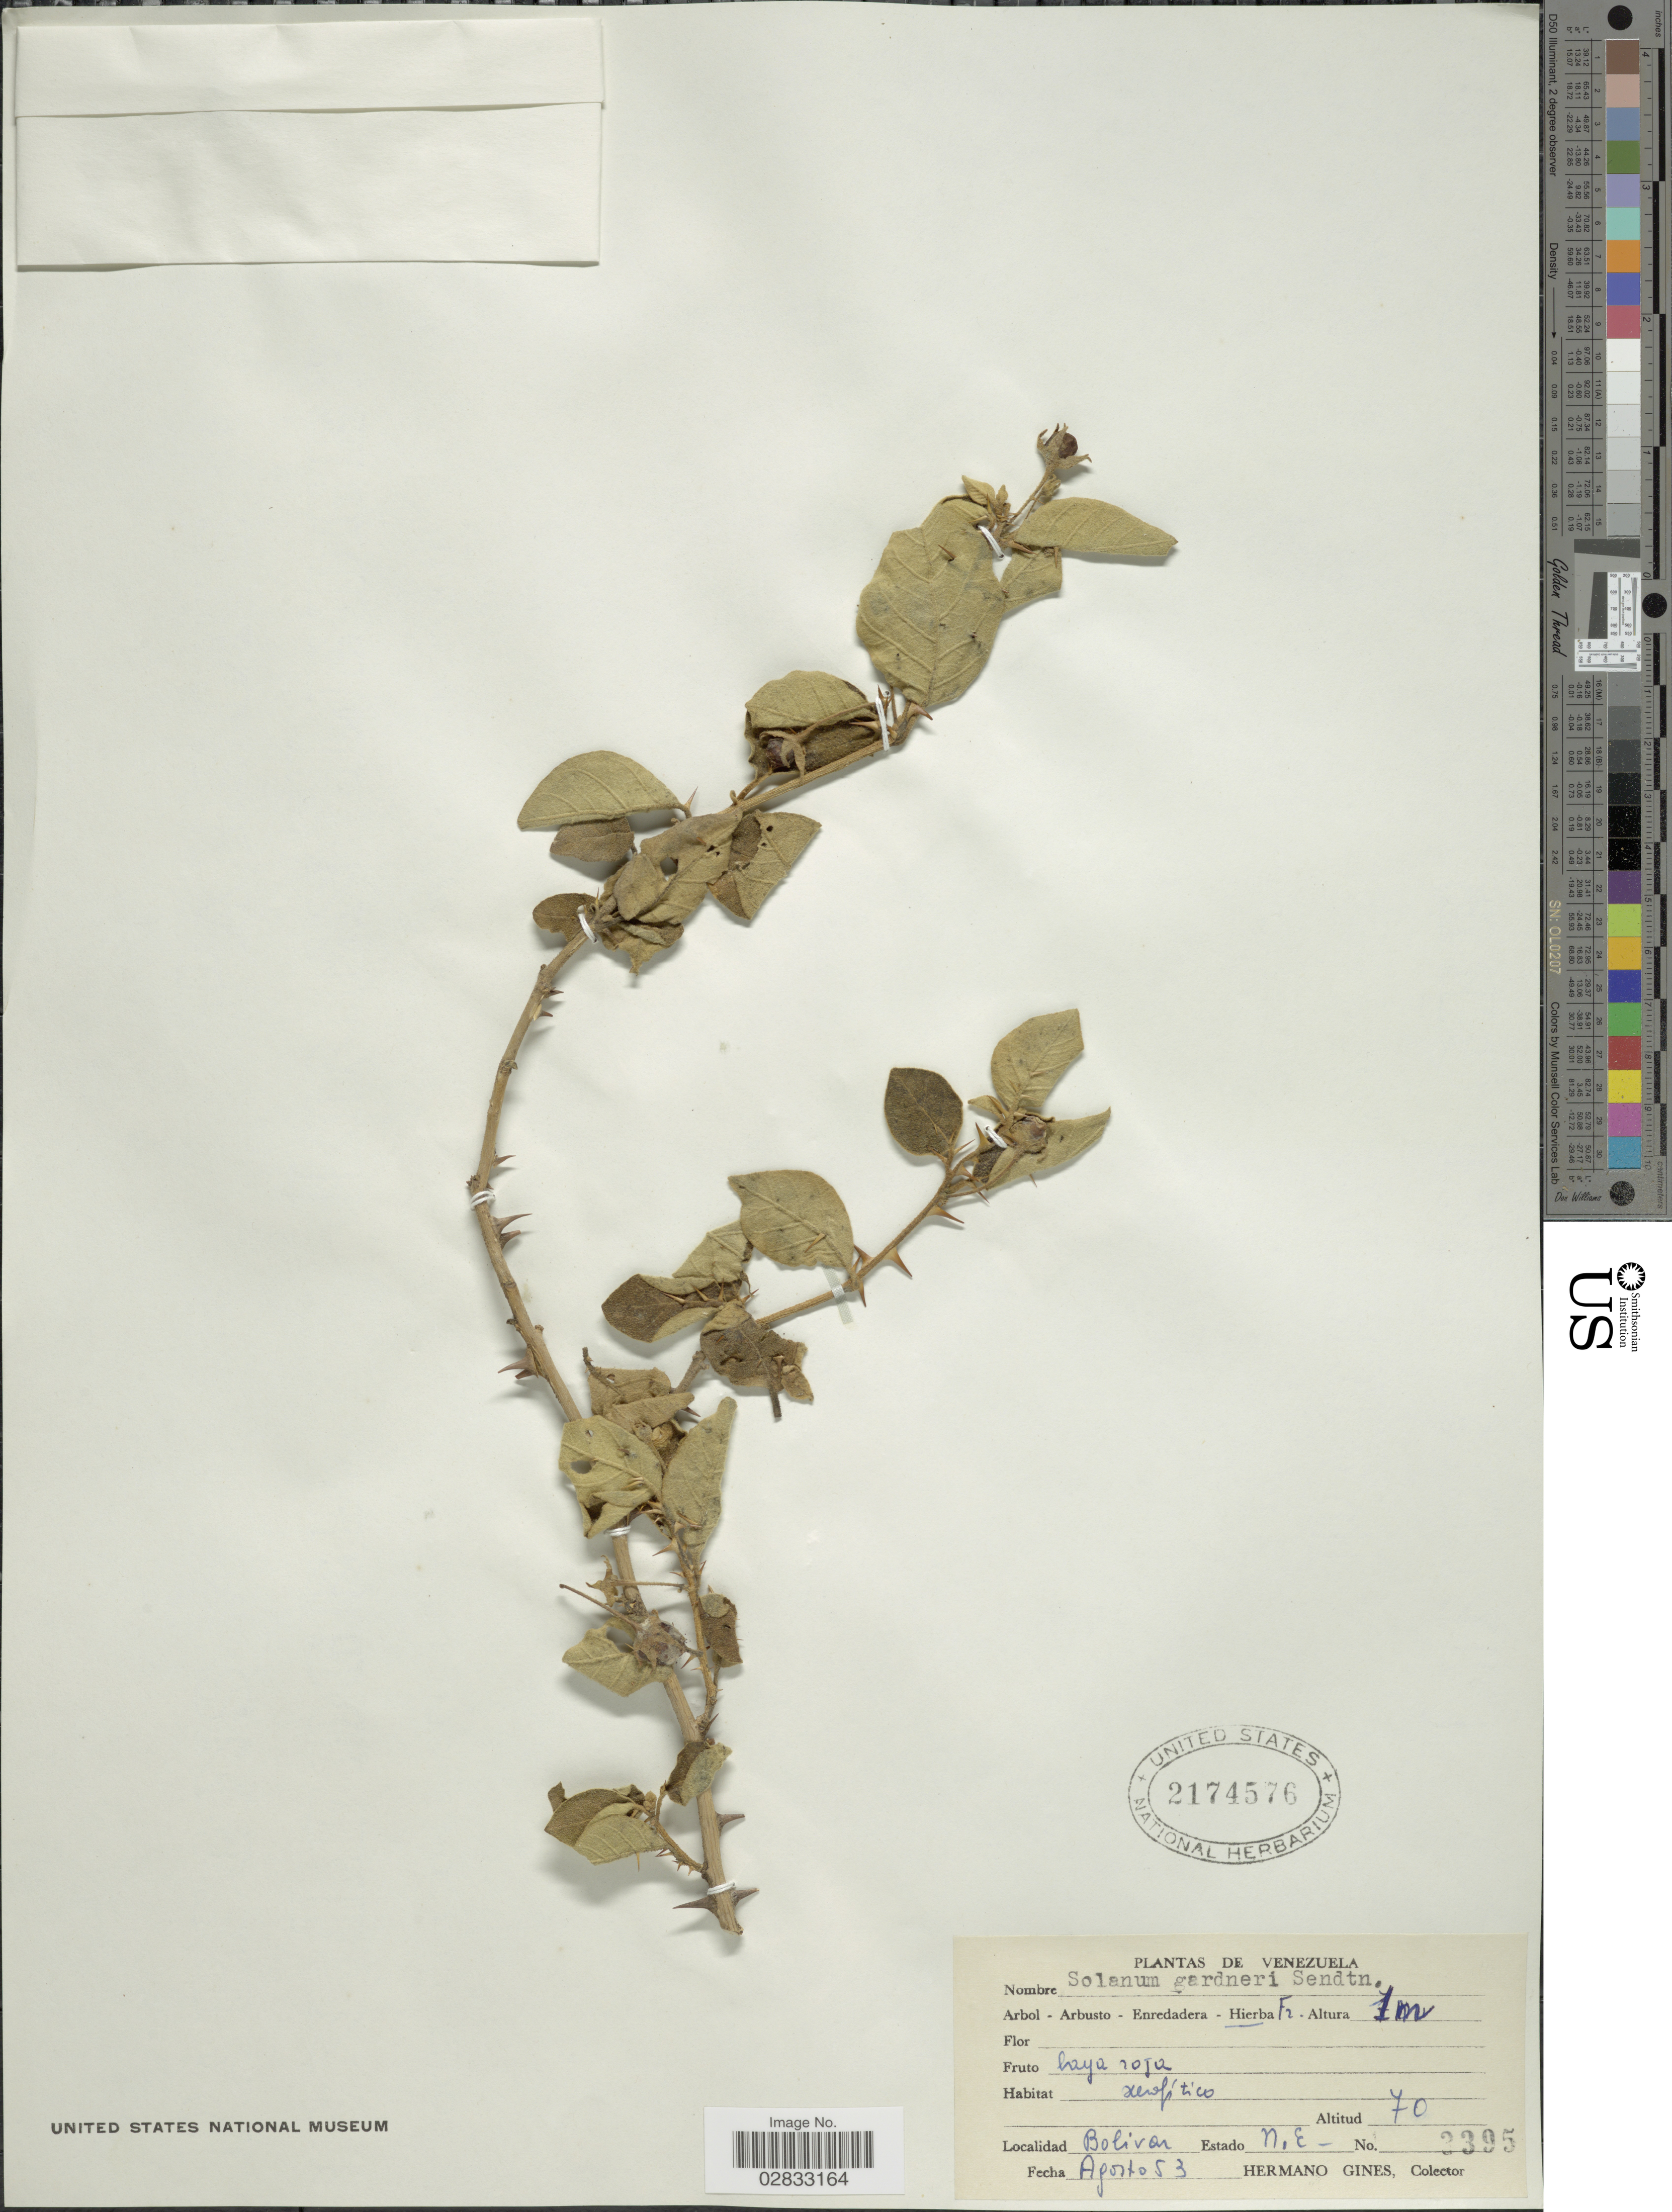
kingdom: Plantae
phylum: Tracheophyta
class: Magnoliopsida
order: Solanales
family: Solanaceae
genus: Solanum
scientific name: Solanum gardneri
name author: Sendtn. in Mart.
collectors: Bro. Gines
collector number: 3395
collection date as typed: Transcribed d/m/y: /8/53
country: Venezuela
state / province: Nueva Esparta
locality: Bolivar.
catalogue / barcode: US 2174576